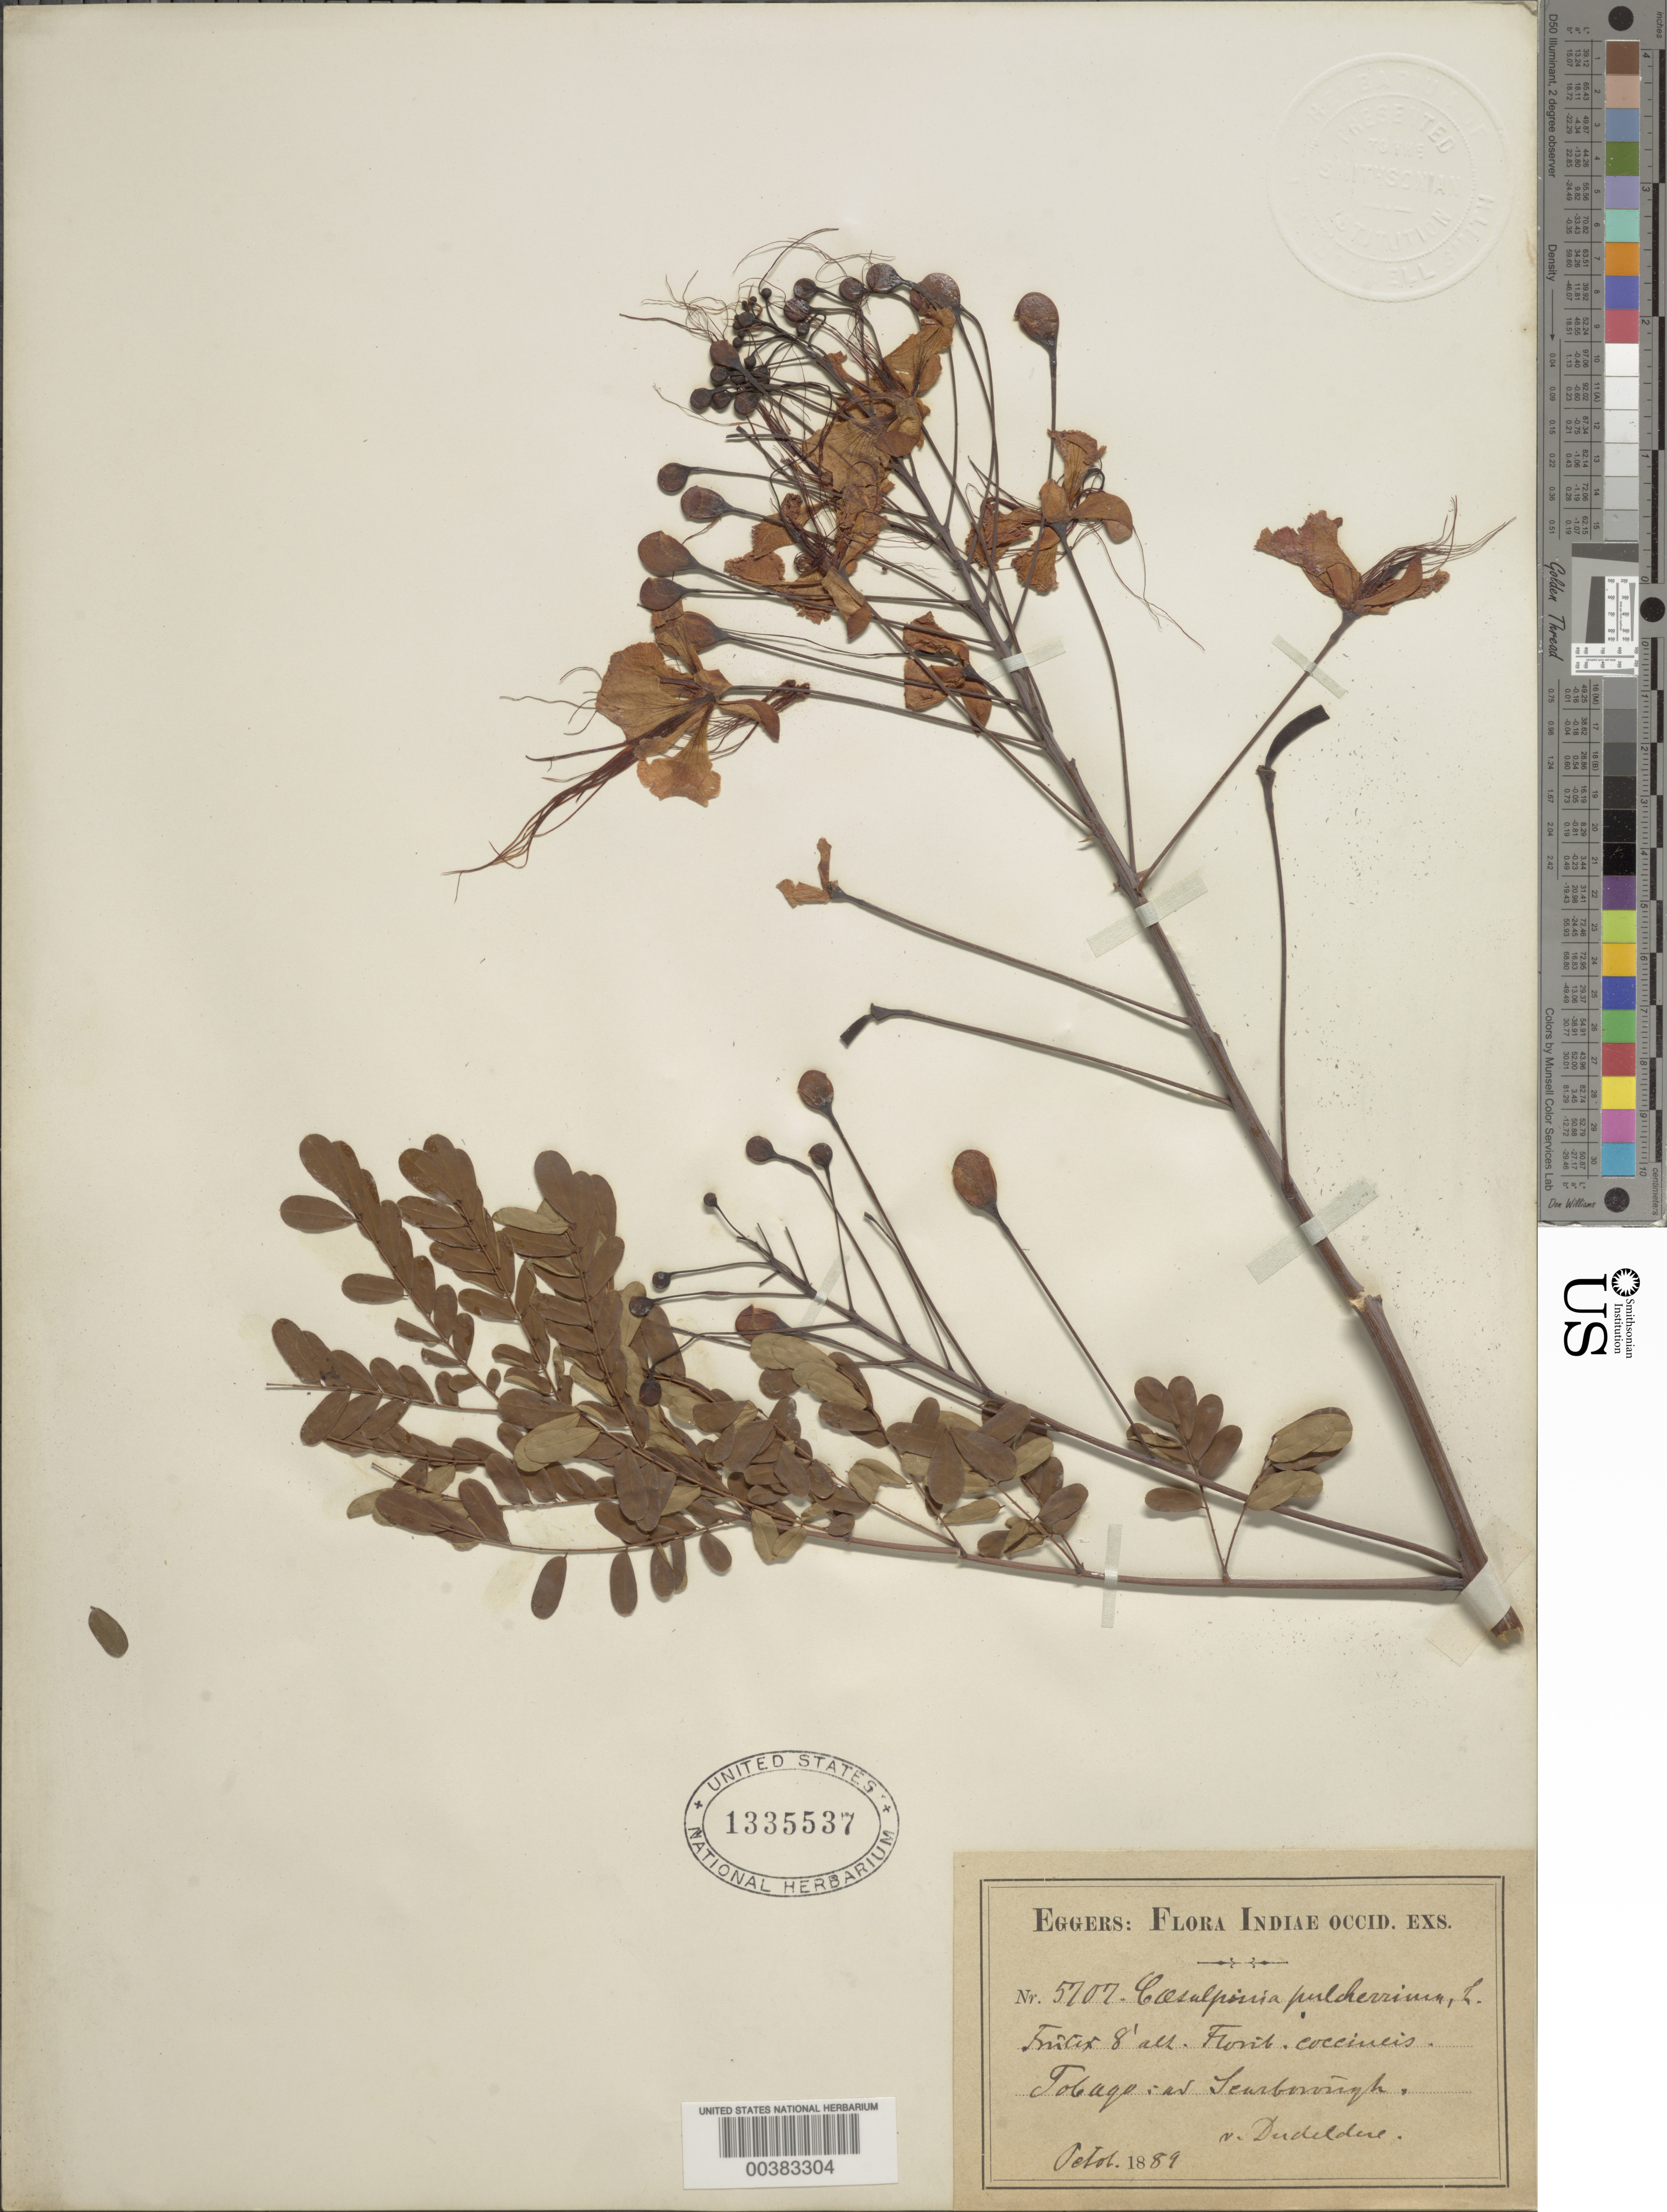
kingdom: Plantae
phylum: Tracheophyta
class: Magnoliopsida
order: Fabales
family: Fabaceae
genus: Caesalpinia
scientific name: Caesalpinia pulcherrima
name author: (L.) Sw.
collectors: H. F. A. von Eggers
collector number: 5707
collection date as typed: Oct 1889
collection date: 1889-10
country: Trinidad and Tobago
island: Tobago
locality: Seurborough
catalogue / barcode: US 1335537